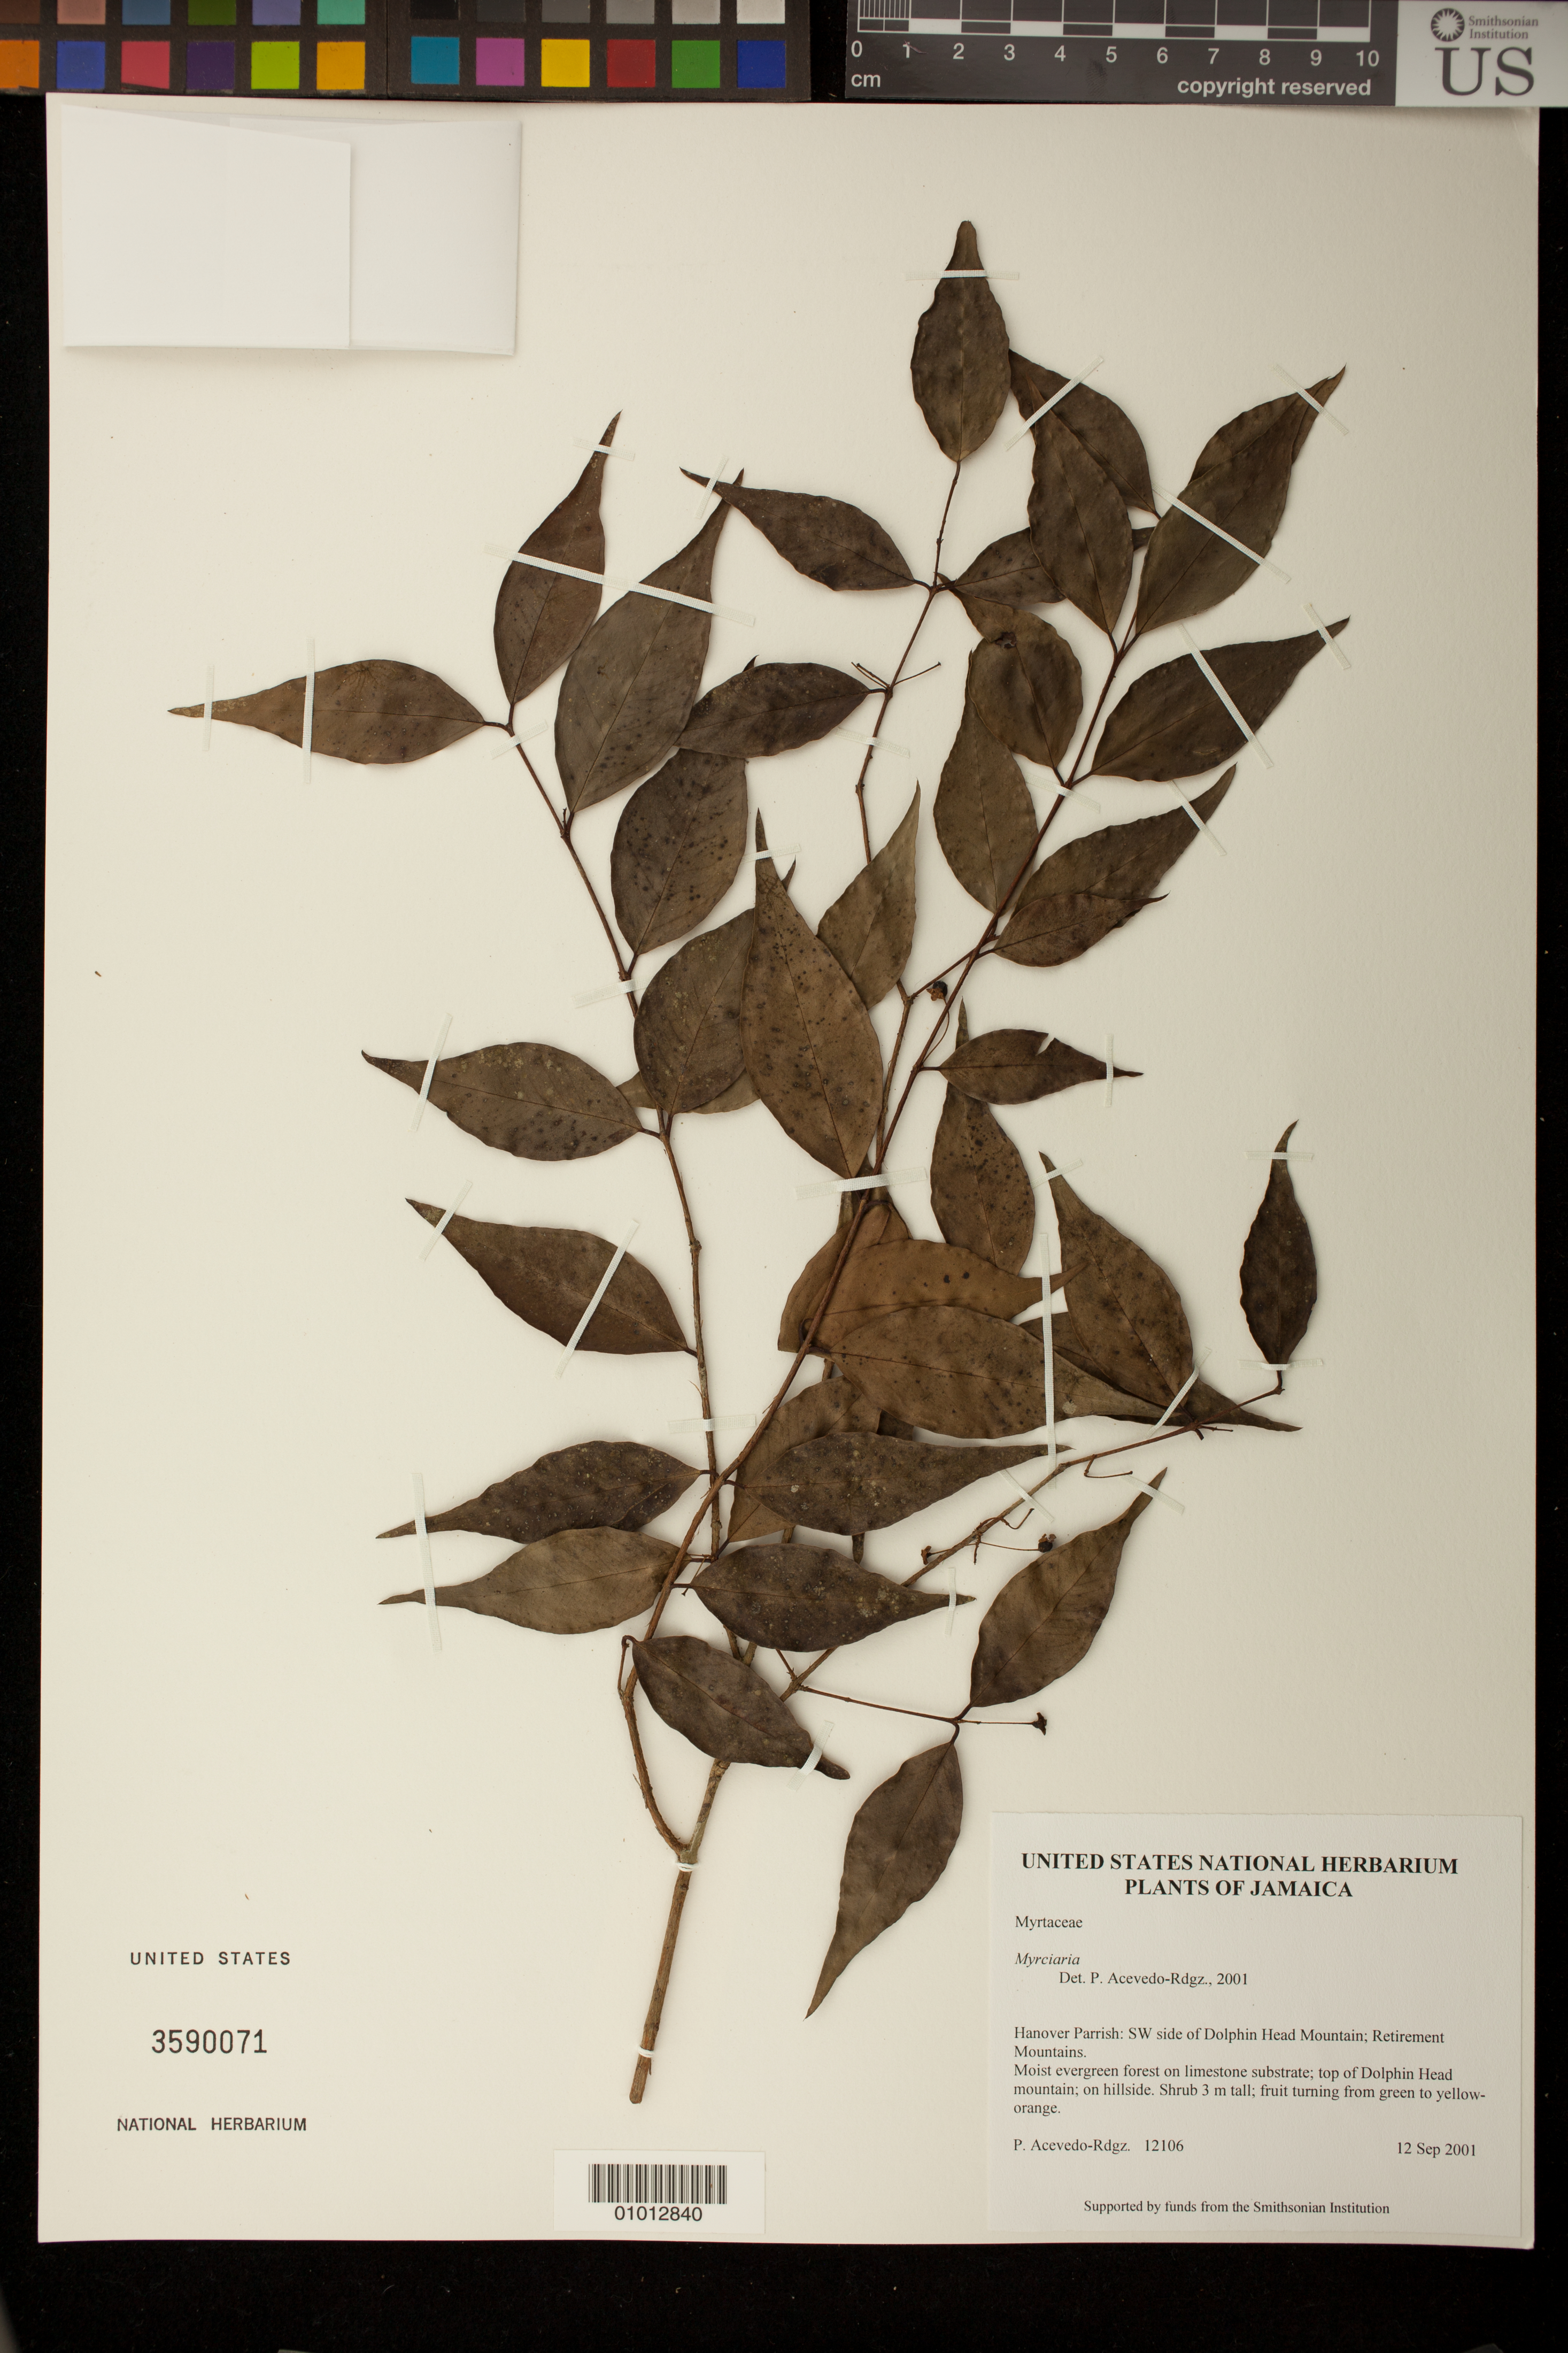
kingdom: Plantae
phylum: Tracheophyta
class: Magnoliopsida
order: Myrtales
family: Myrtaceae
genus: Myrciaria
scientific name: Myrciaria sp.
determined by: Acevedo-Rodríguez, P., (BOT), Smithsonian Institution - National Museum of Natural History (UNITED STATES)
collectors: P. Acevedo-Rodr.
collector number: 12106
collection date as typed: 12 Sep 2001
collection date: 2001-09-12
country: Jamaica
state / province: Hanover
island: Jamaica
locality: Hanover Parrish: SW side of Dolphin Head Mountain; Retirement Mountains.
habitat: Moist evergreen forest on limestone substrate; top of Dolphin Head mountain; on hillside.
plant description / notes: US, P, K, MO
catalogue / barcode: US 3590071